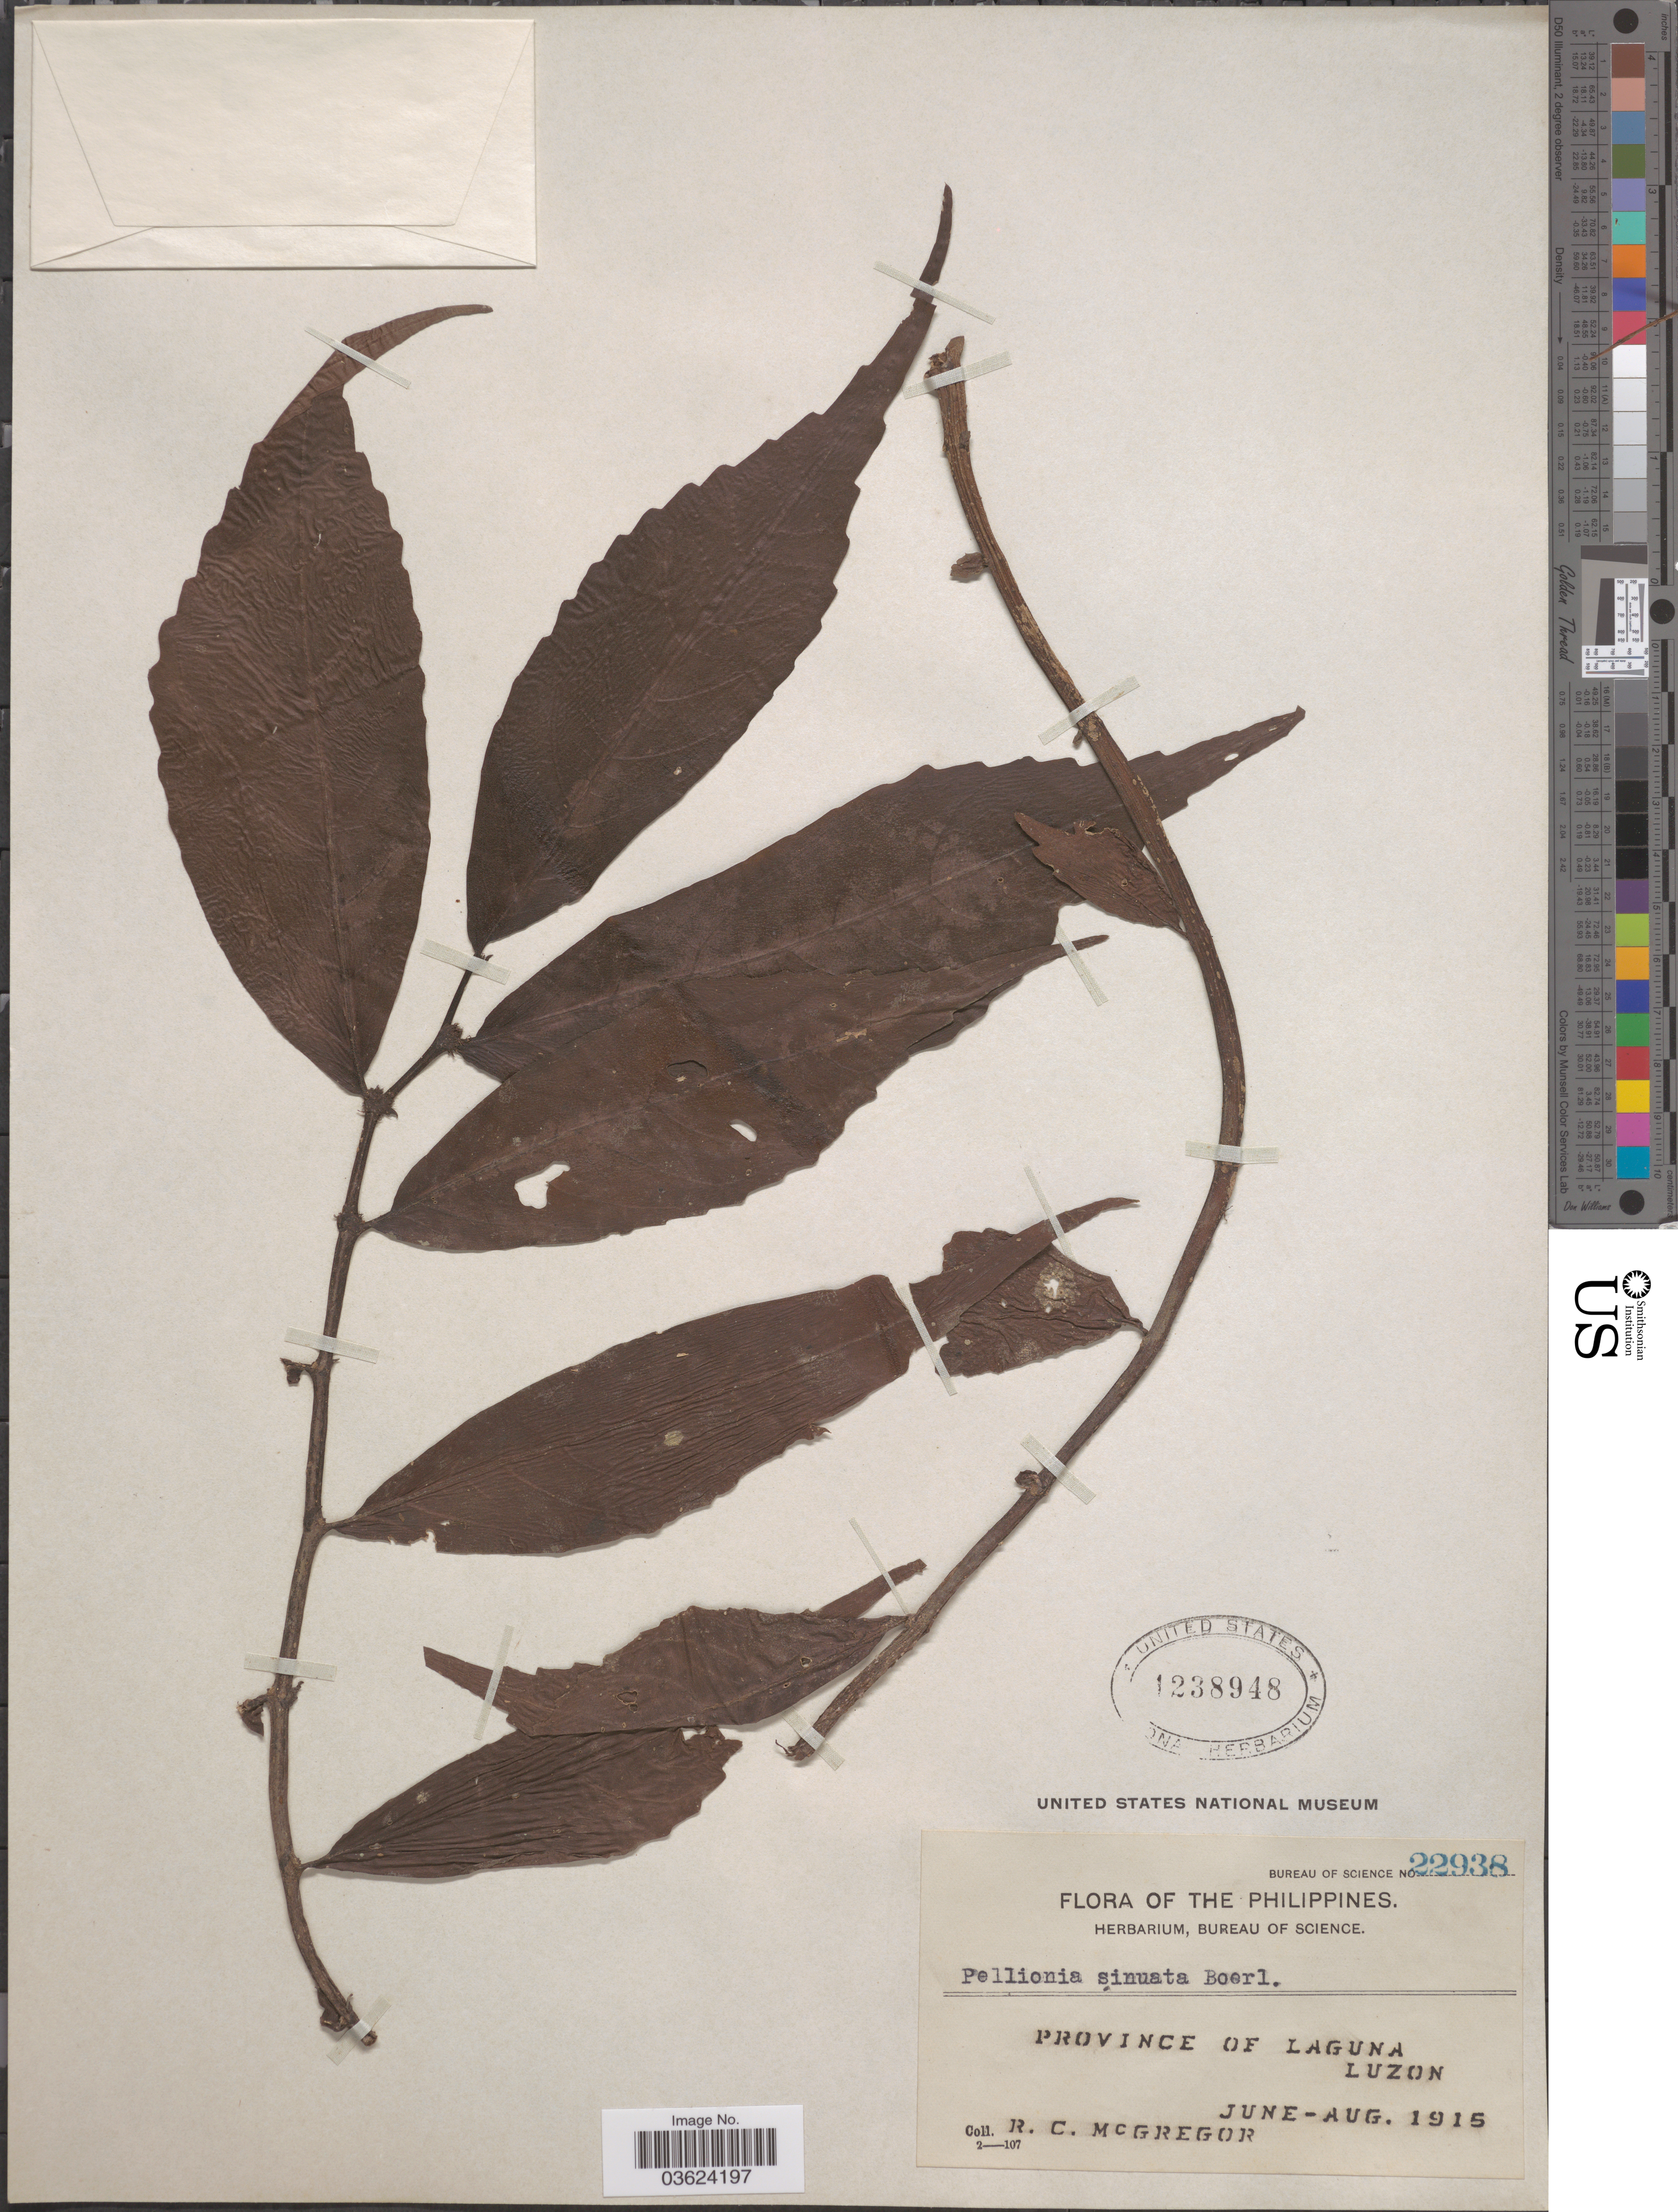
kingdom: Plantae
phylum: Tracheophyta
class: Magnoliopsida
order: Rosales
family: Urticaceae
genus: Elatostema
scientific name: Elatostema sinuatum var. sinuatum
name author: (Blume) Hassk.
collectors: R. C. McGregor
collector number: Bureau of Science 22938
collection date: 1915-06/1915-08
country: Philippines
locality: Province of Laguna. Luzon.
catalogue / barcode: US 1238948